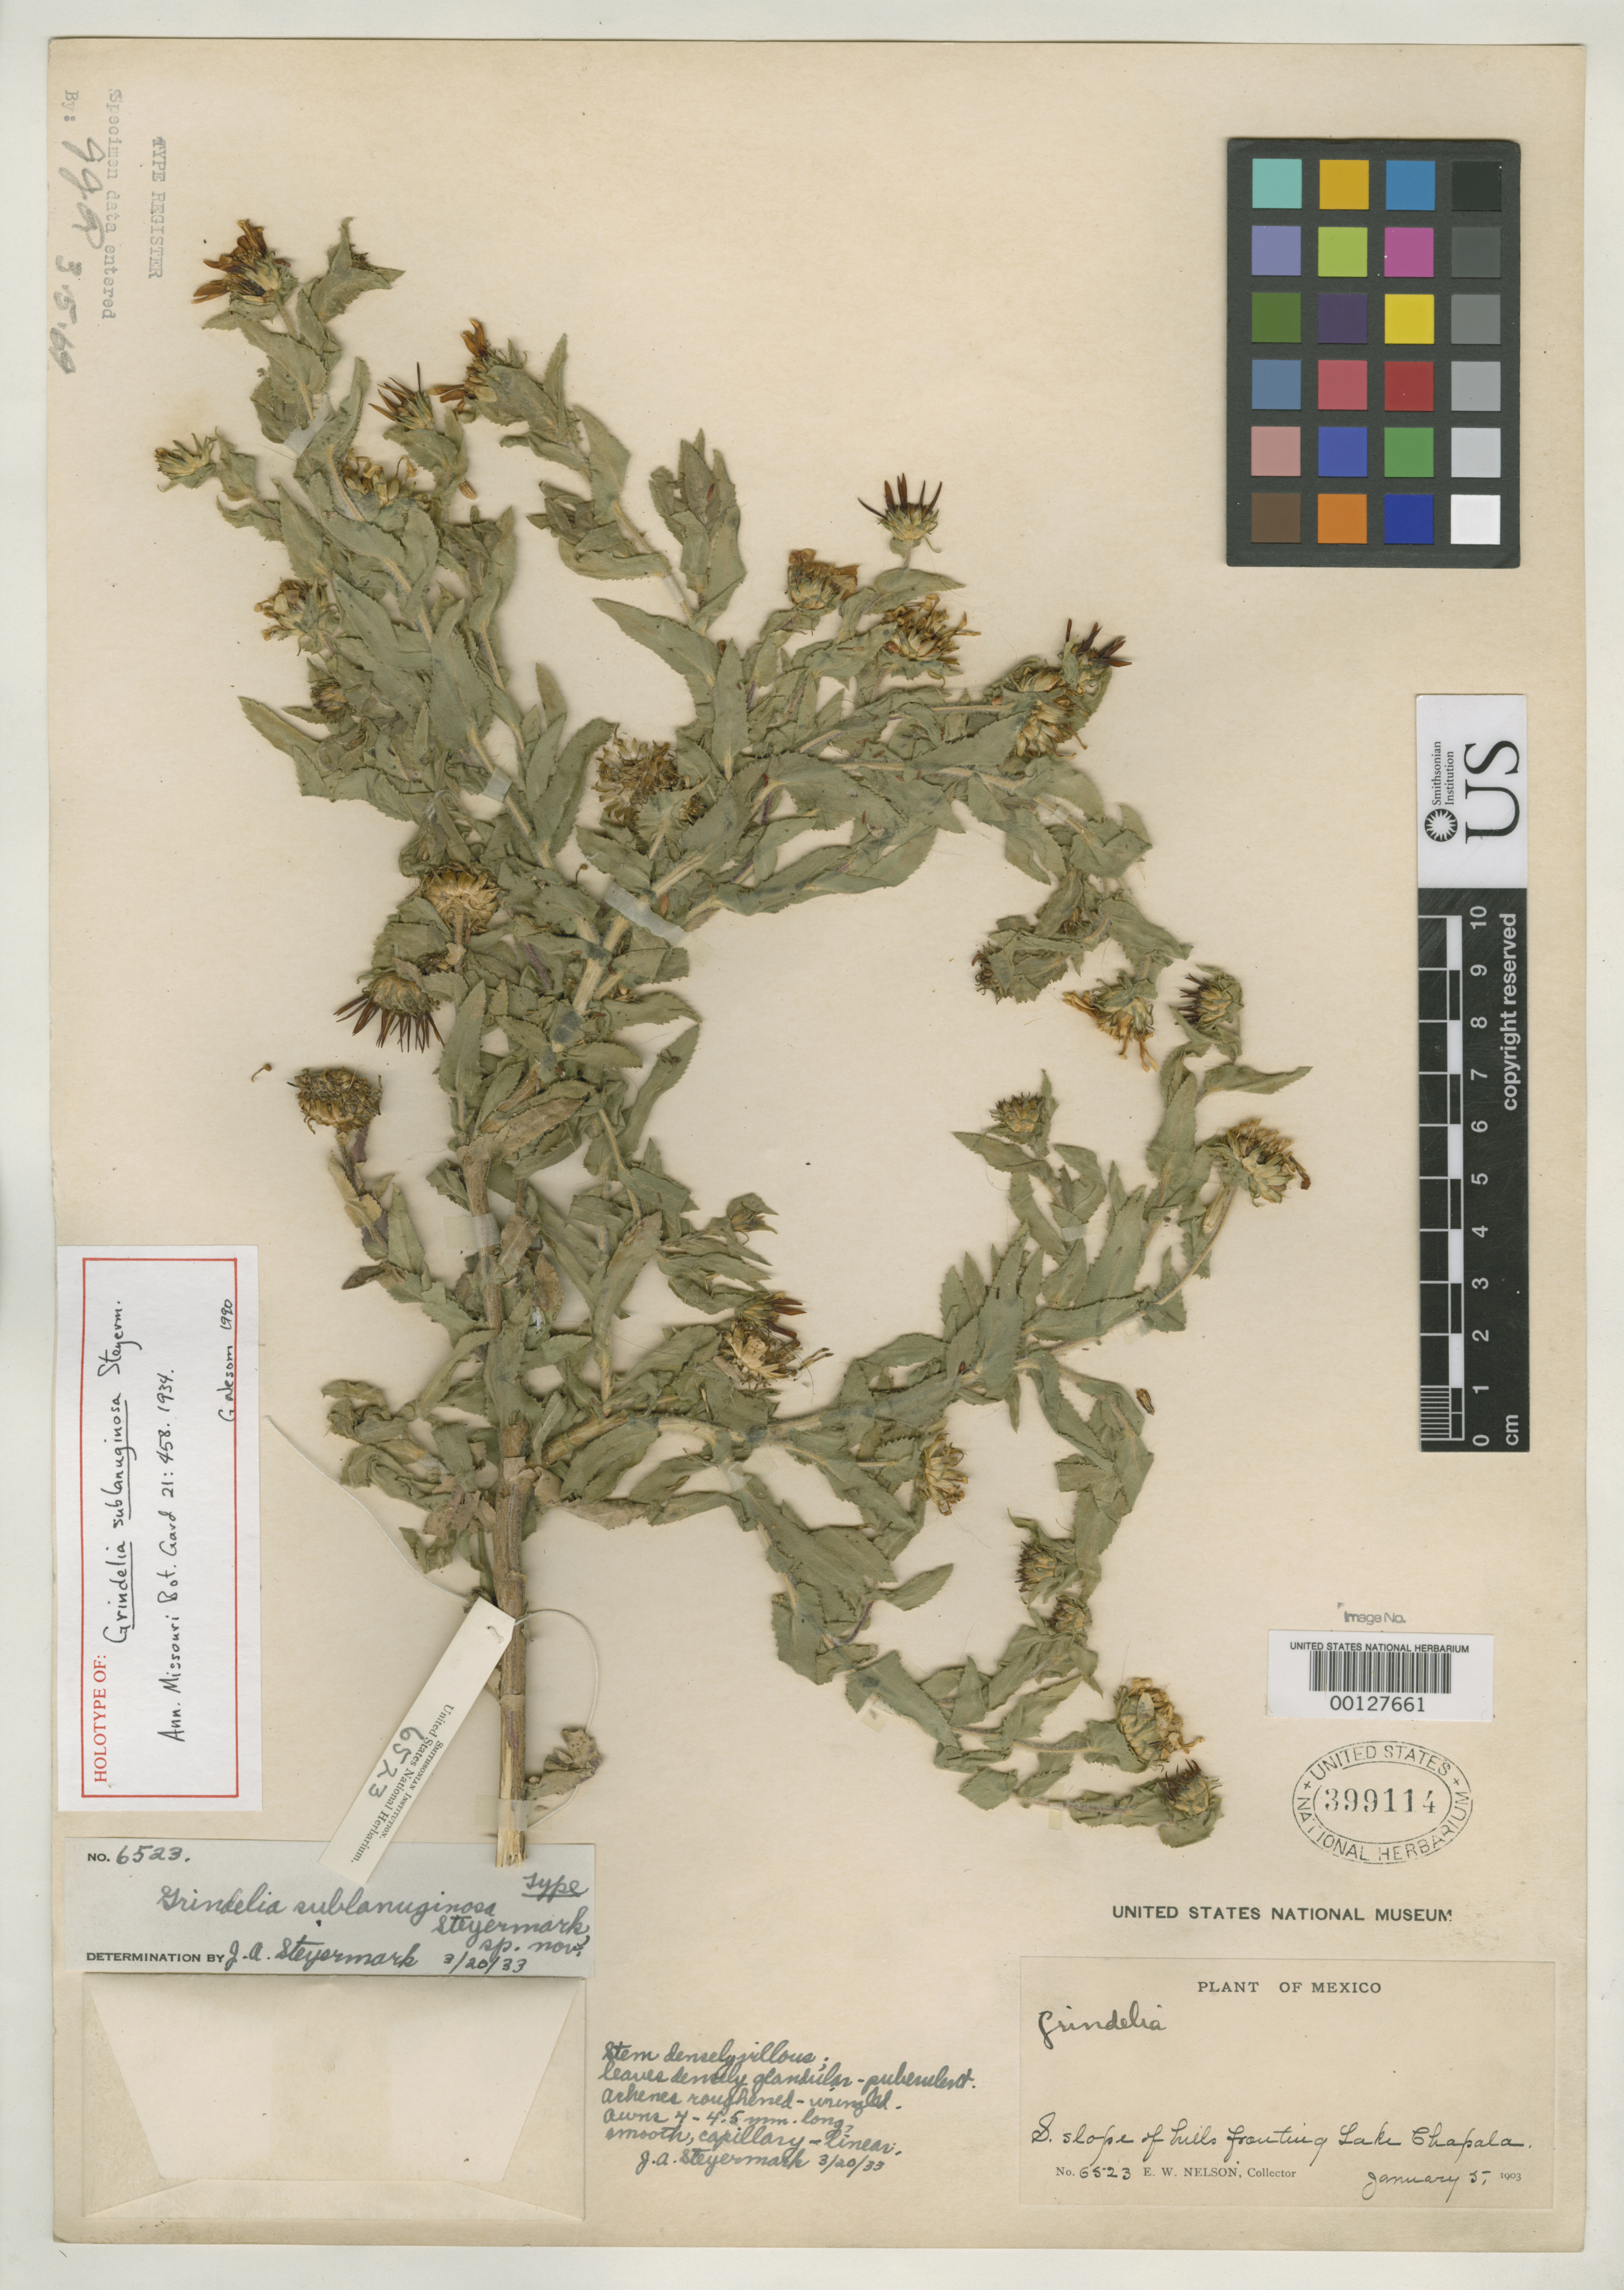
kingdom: Plantae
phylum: Tracheophyta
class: Magnoliopsida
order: Asterales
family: Asteraceae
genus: Grindelia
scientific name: Grindelia sublanuginosa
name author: Steyerm.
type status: Holotype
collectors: E. W. Nelson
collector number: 6523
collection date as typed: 05 Jan 1933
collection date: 1933-01-05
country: Mexico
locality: Lake Cahapala.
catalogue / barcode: US 399114